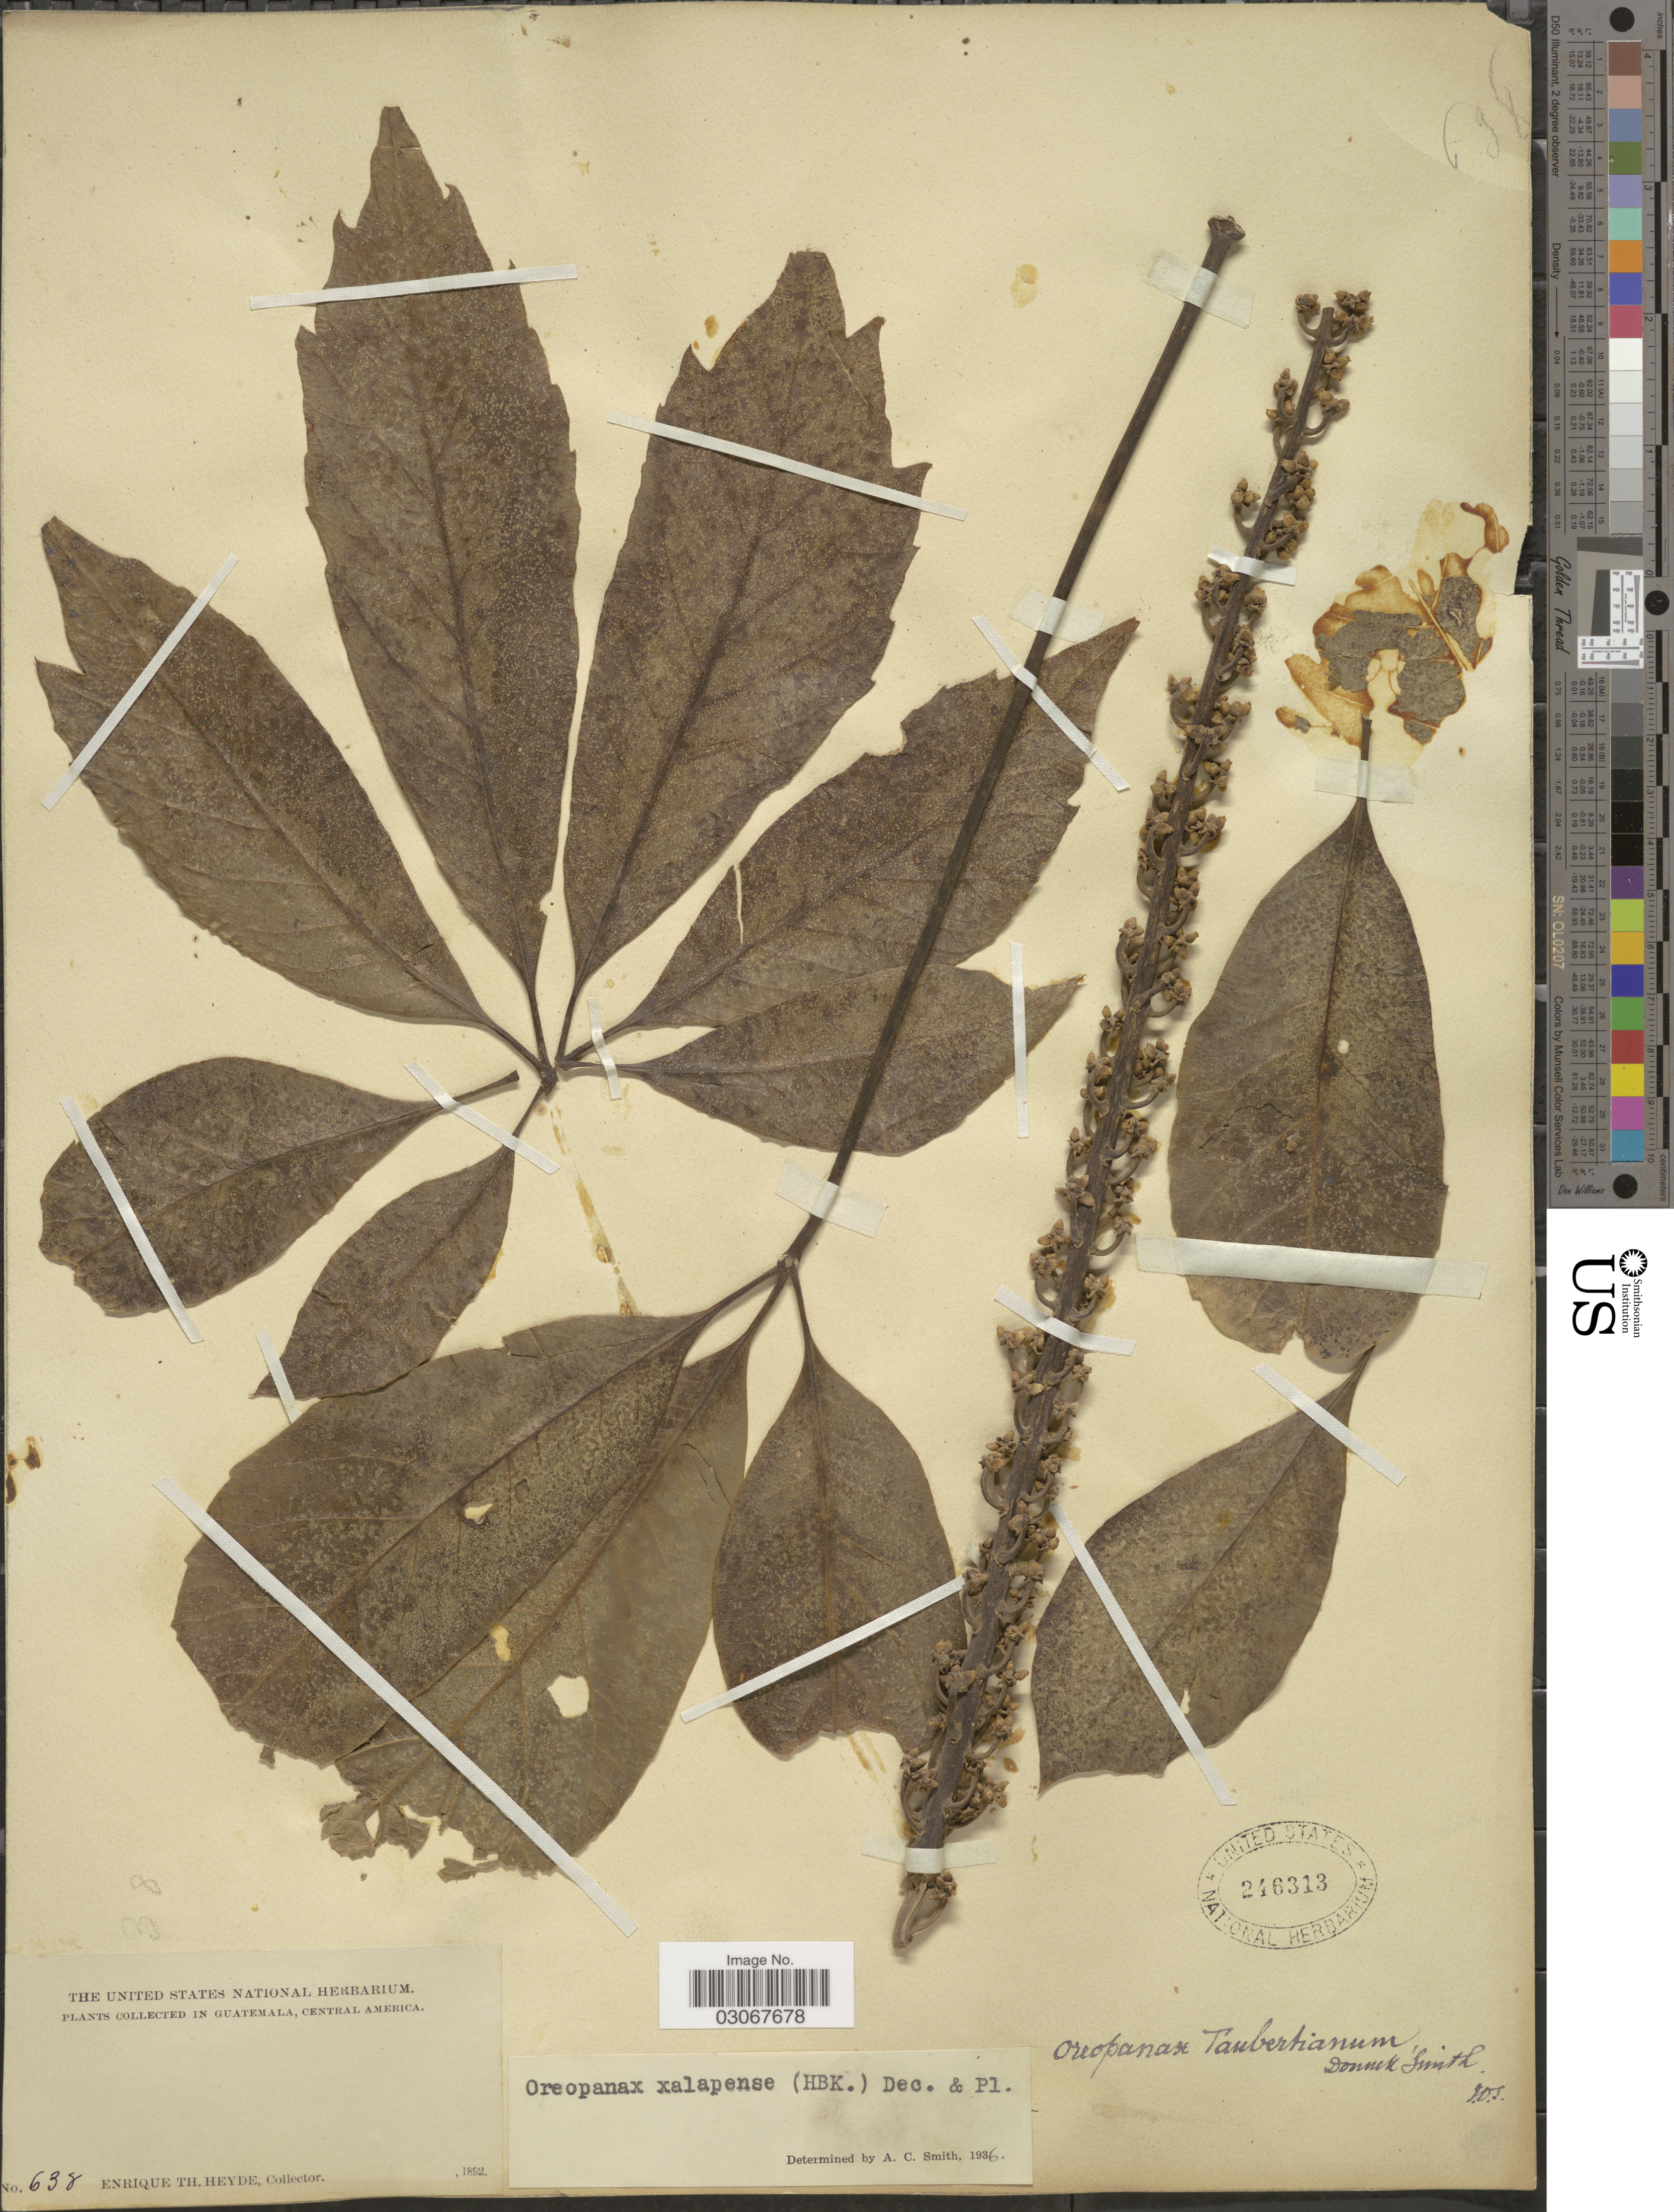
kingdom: Plantae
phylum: Tracheophyta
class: Magnoliopsida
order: Apiales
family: Araliaceae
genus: Oreopanax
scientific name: Oreopanax xalapensis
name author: (Kunth) Decne. & Planch.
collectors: E. T. Heyde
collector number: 638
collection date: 1892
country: Guatemala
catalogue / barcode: US 246313